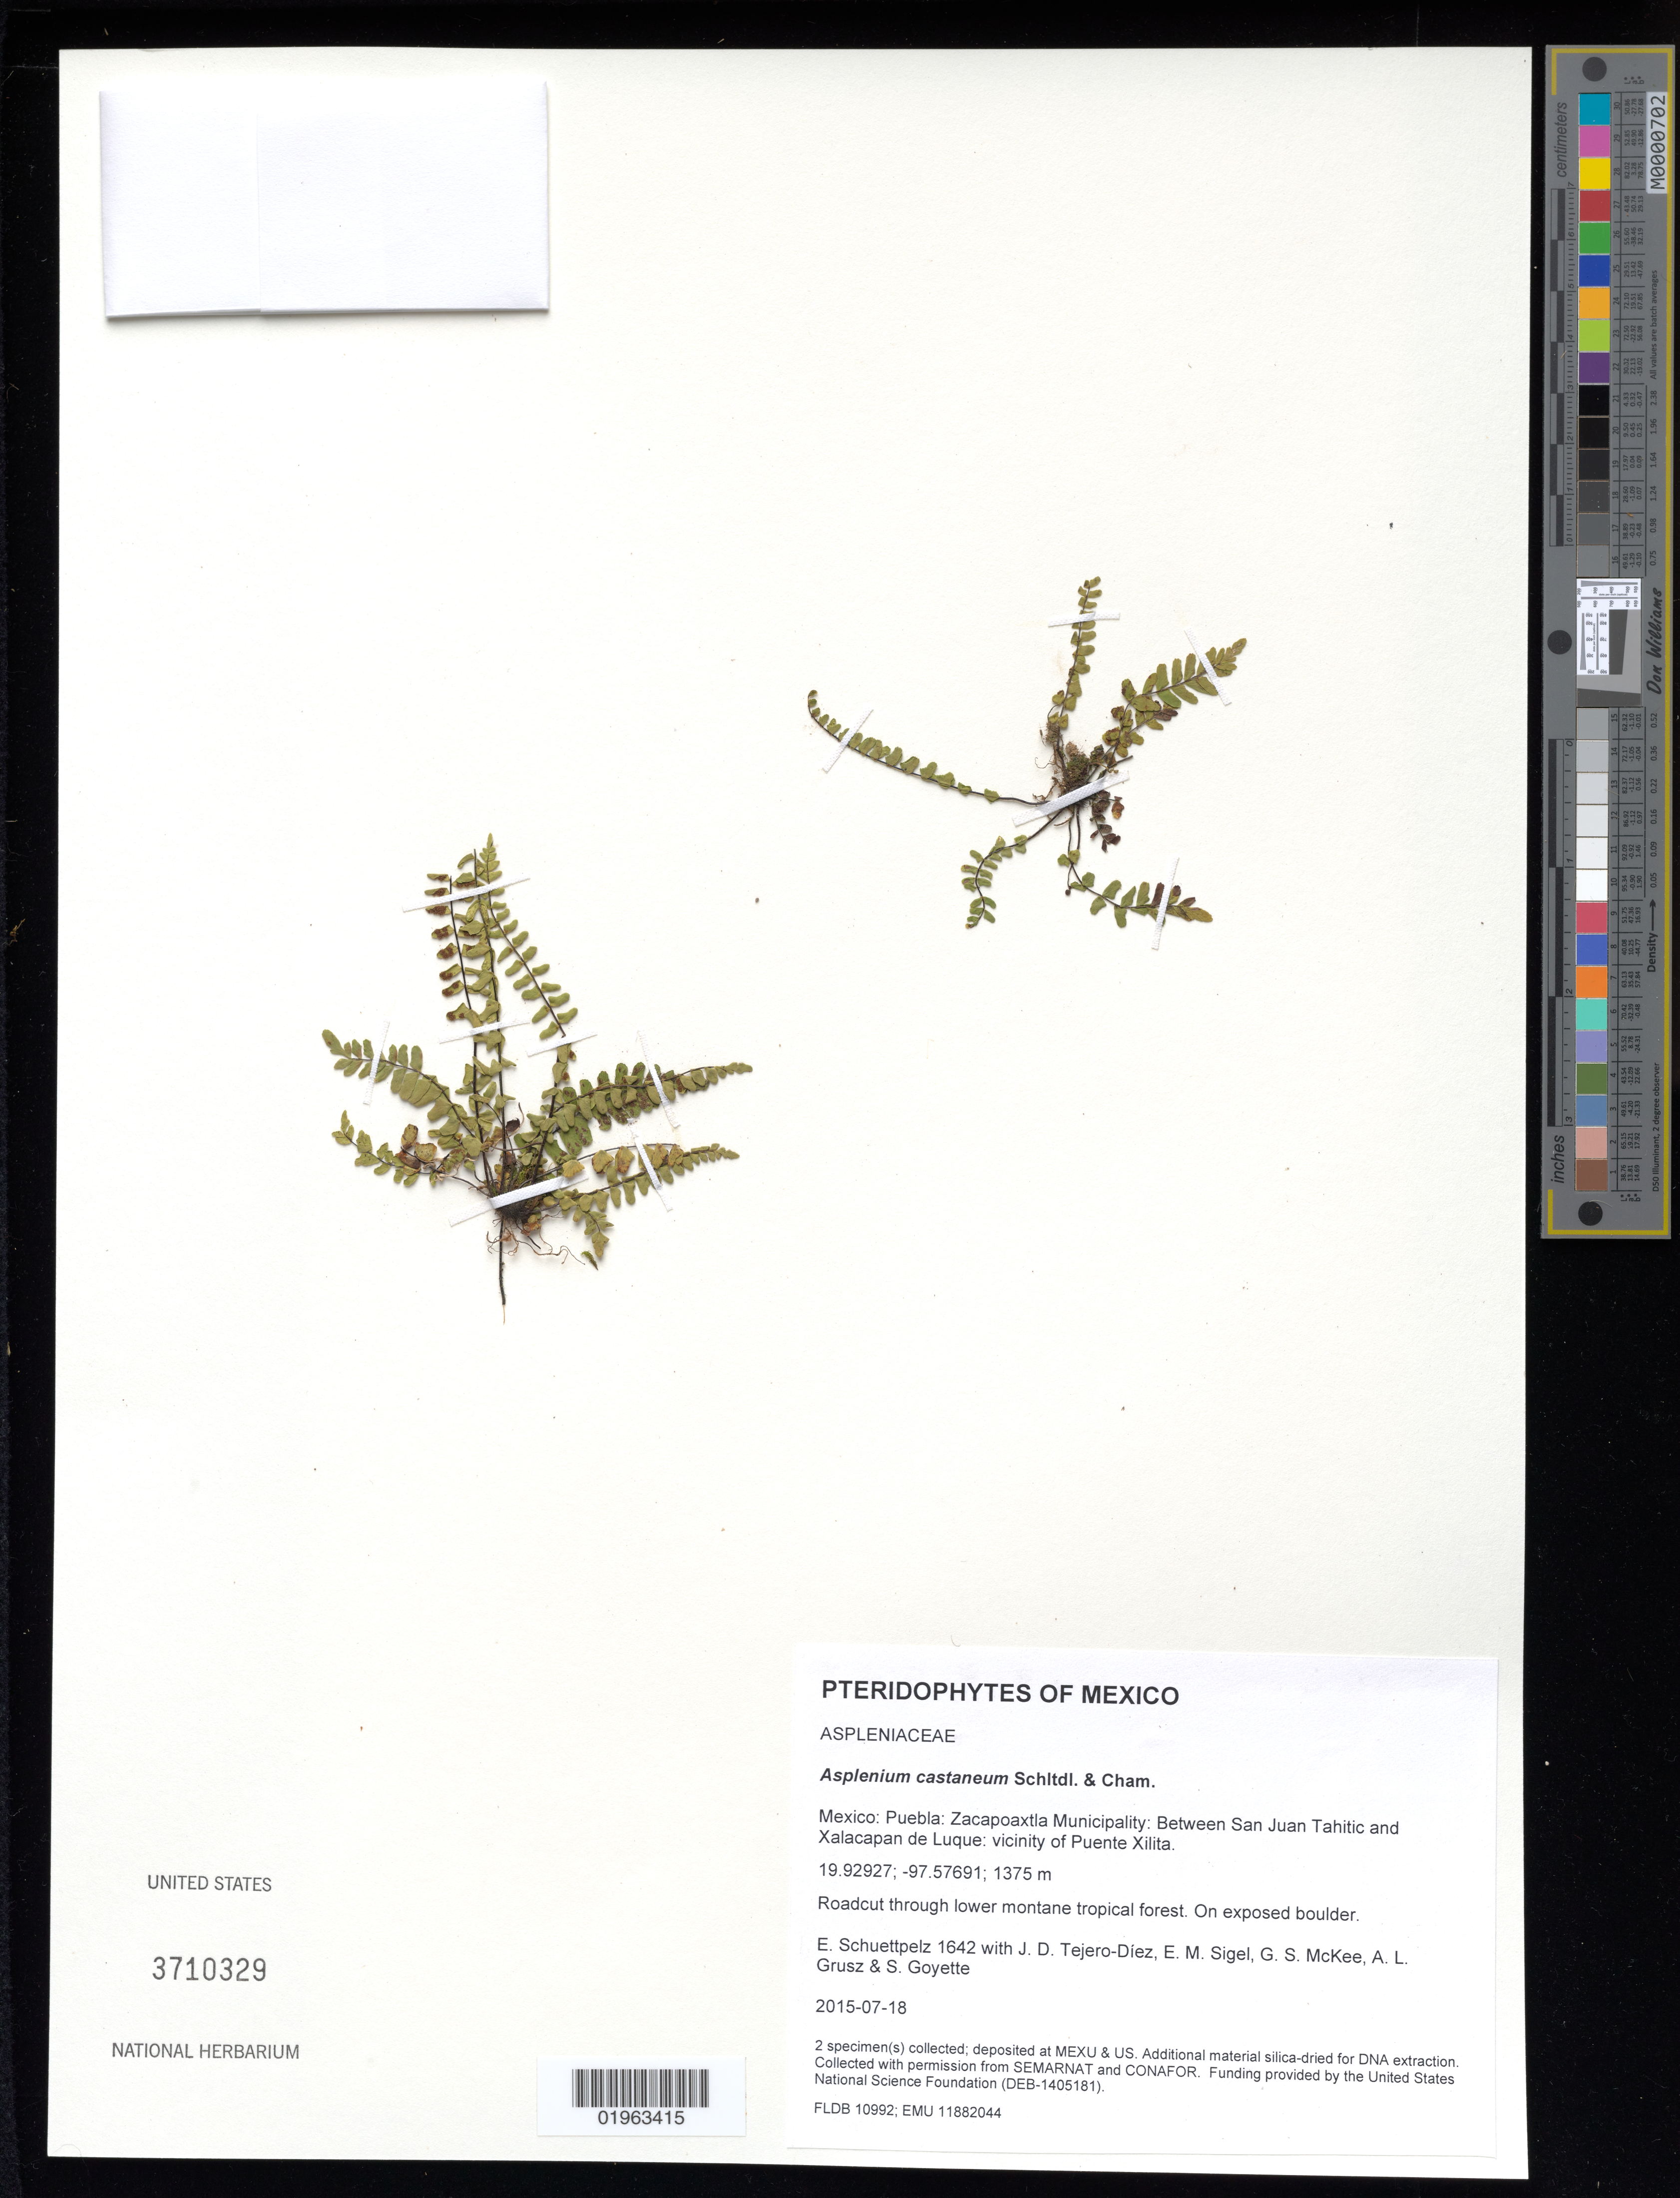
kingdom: Plantae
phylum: Tracheophyta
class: Polypodiopsida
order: Polypodiales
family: Aspleniaceae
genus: Asplenium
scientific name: Asplenium castaneum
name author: Schltdl. & Cham.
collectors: E. Schuettpelz, D. Tejero-Díez, E. M. Sigel, G. S. McKee & A. Grusz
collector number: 1642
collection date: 2015-07-18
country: Mexico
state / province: Puebla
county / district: Zacapoaxtla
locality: Between San Juan Tahitic and Xalacapan de Luque: vicinity of Puente Xilita.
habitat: Roadcut through lower montane tropical forest.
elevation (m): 1375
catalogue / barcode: US 3710329